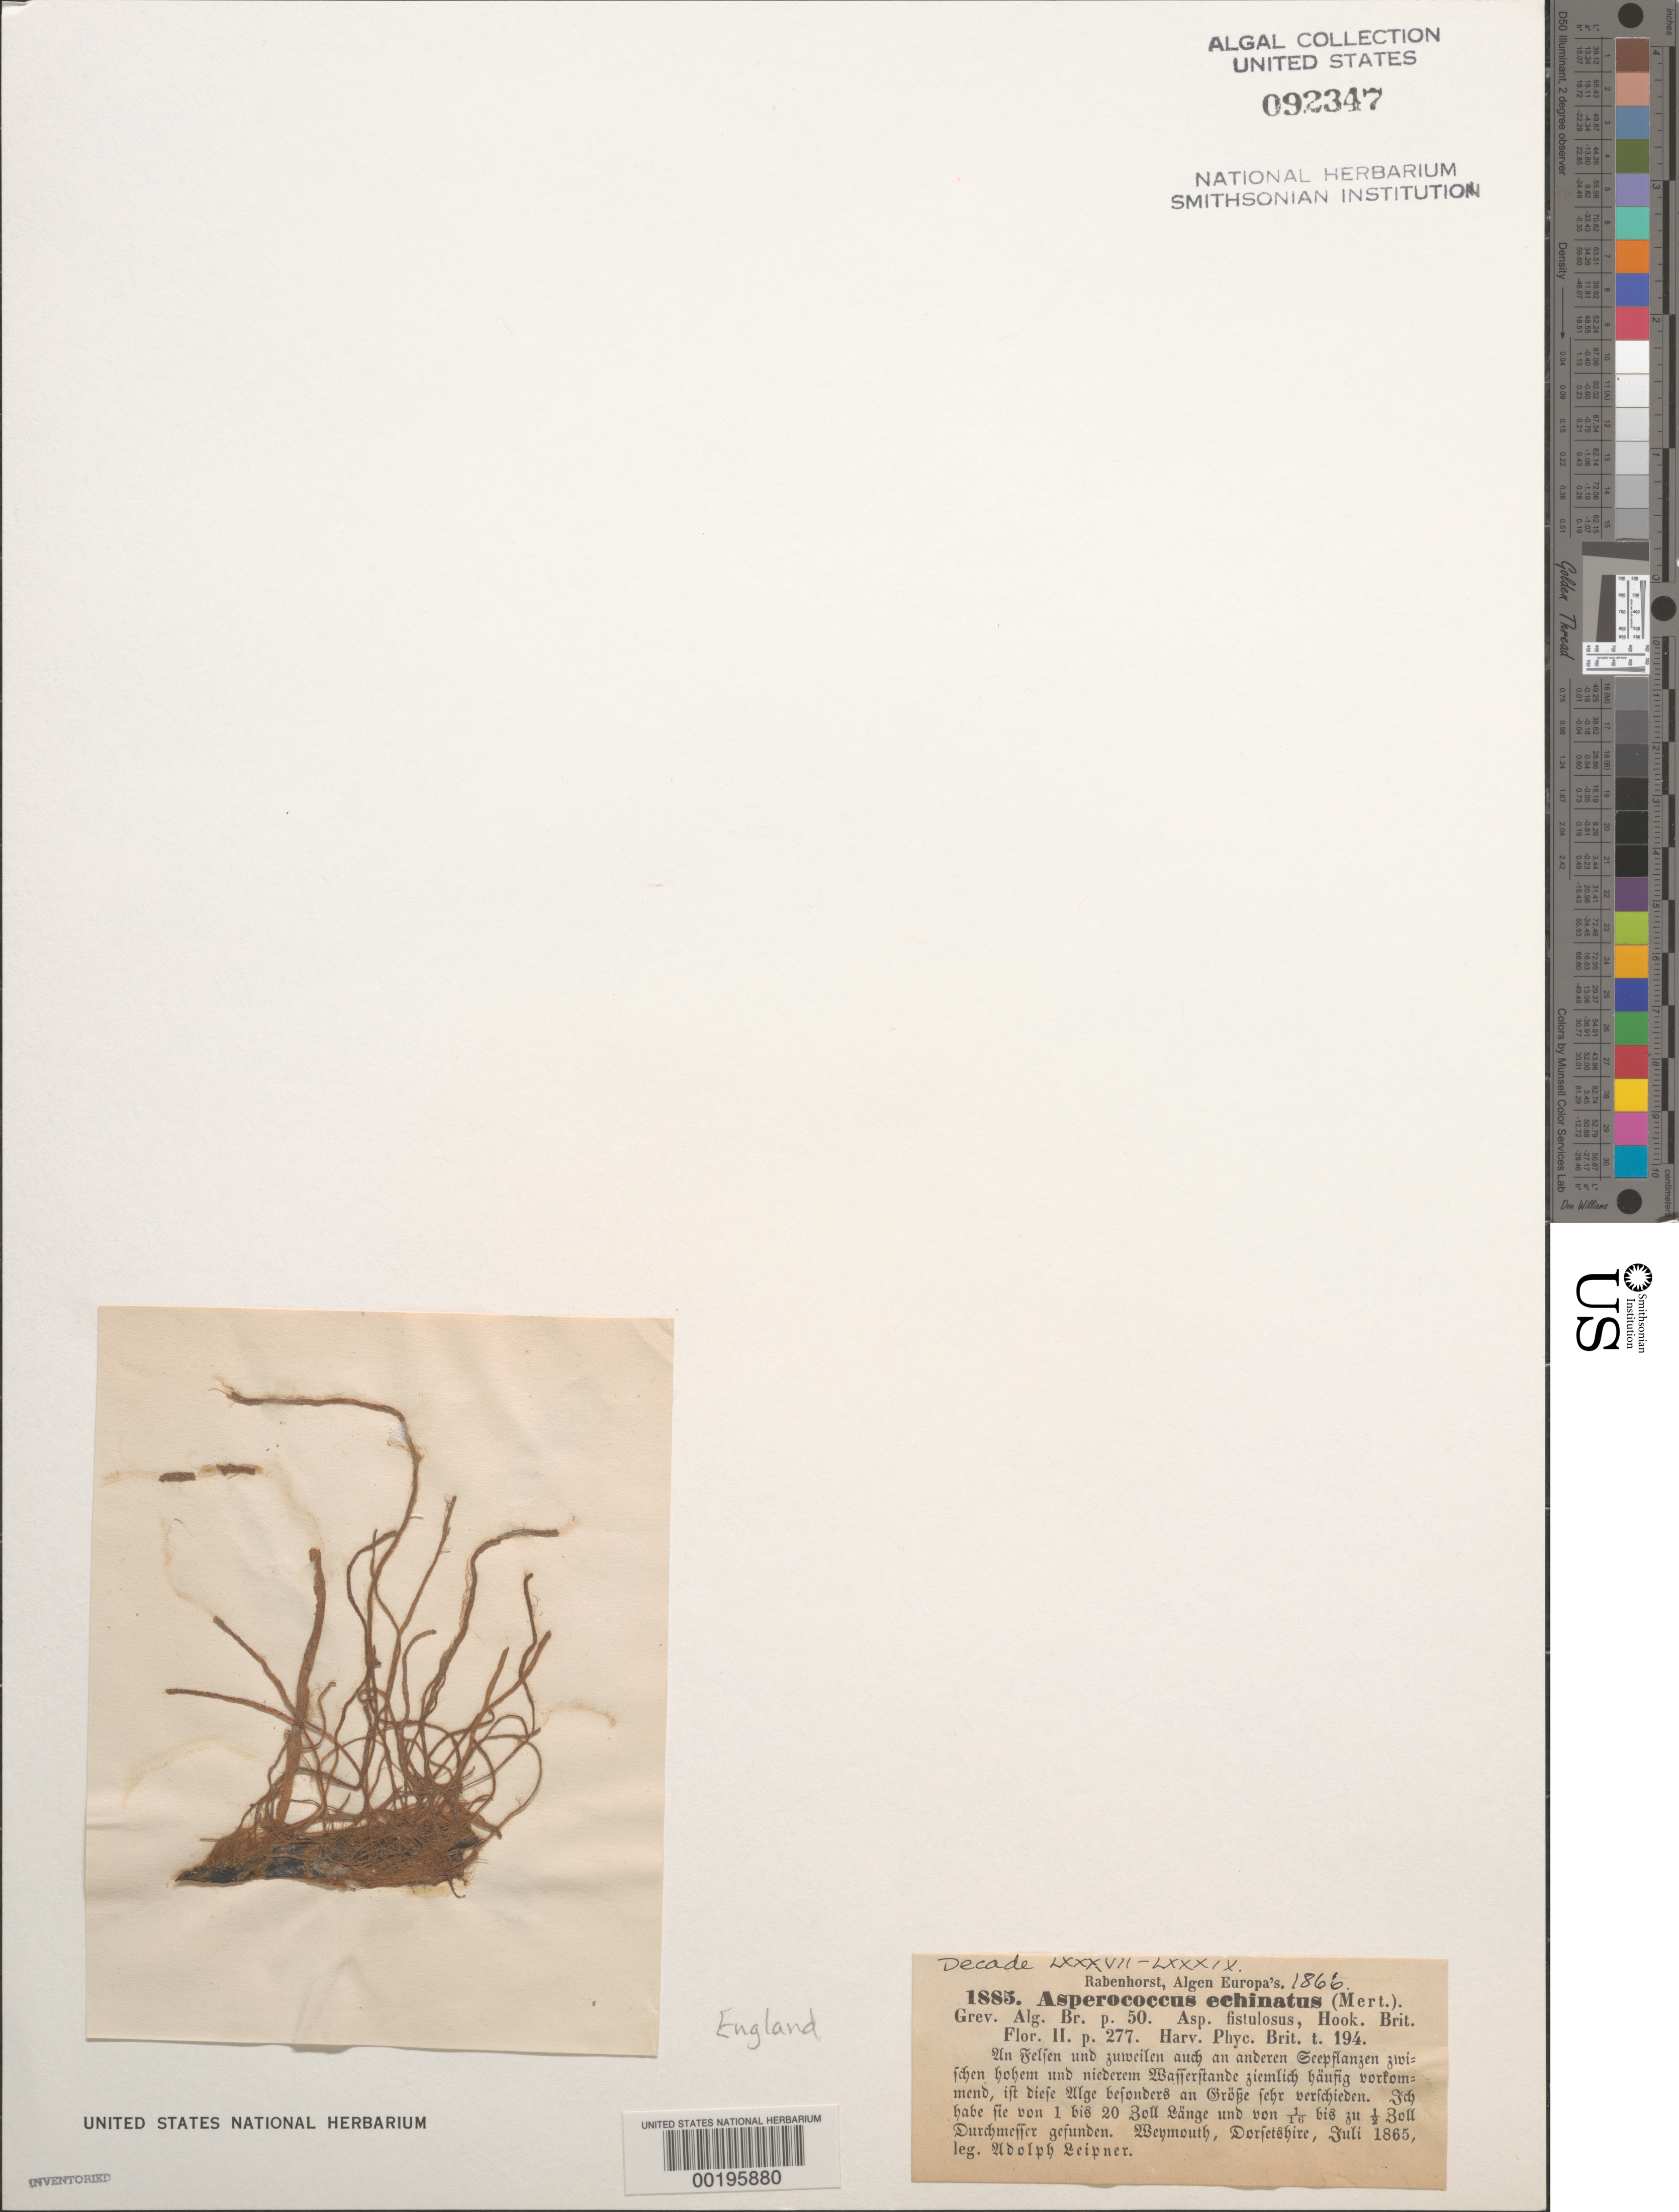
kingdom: Chromista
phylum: Ochrophyta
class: Phaeophyceae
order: Ectocarpales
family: Chordariaceae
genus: Asperococcus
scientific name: Asperococcus fistulosus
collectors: A. Leipner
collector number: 1885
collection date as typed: Jul 1865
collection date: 1865-07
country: United Kingdom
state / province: England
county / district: Dorset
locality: Weymouth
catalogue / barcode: US 92347